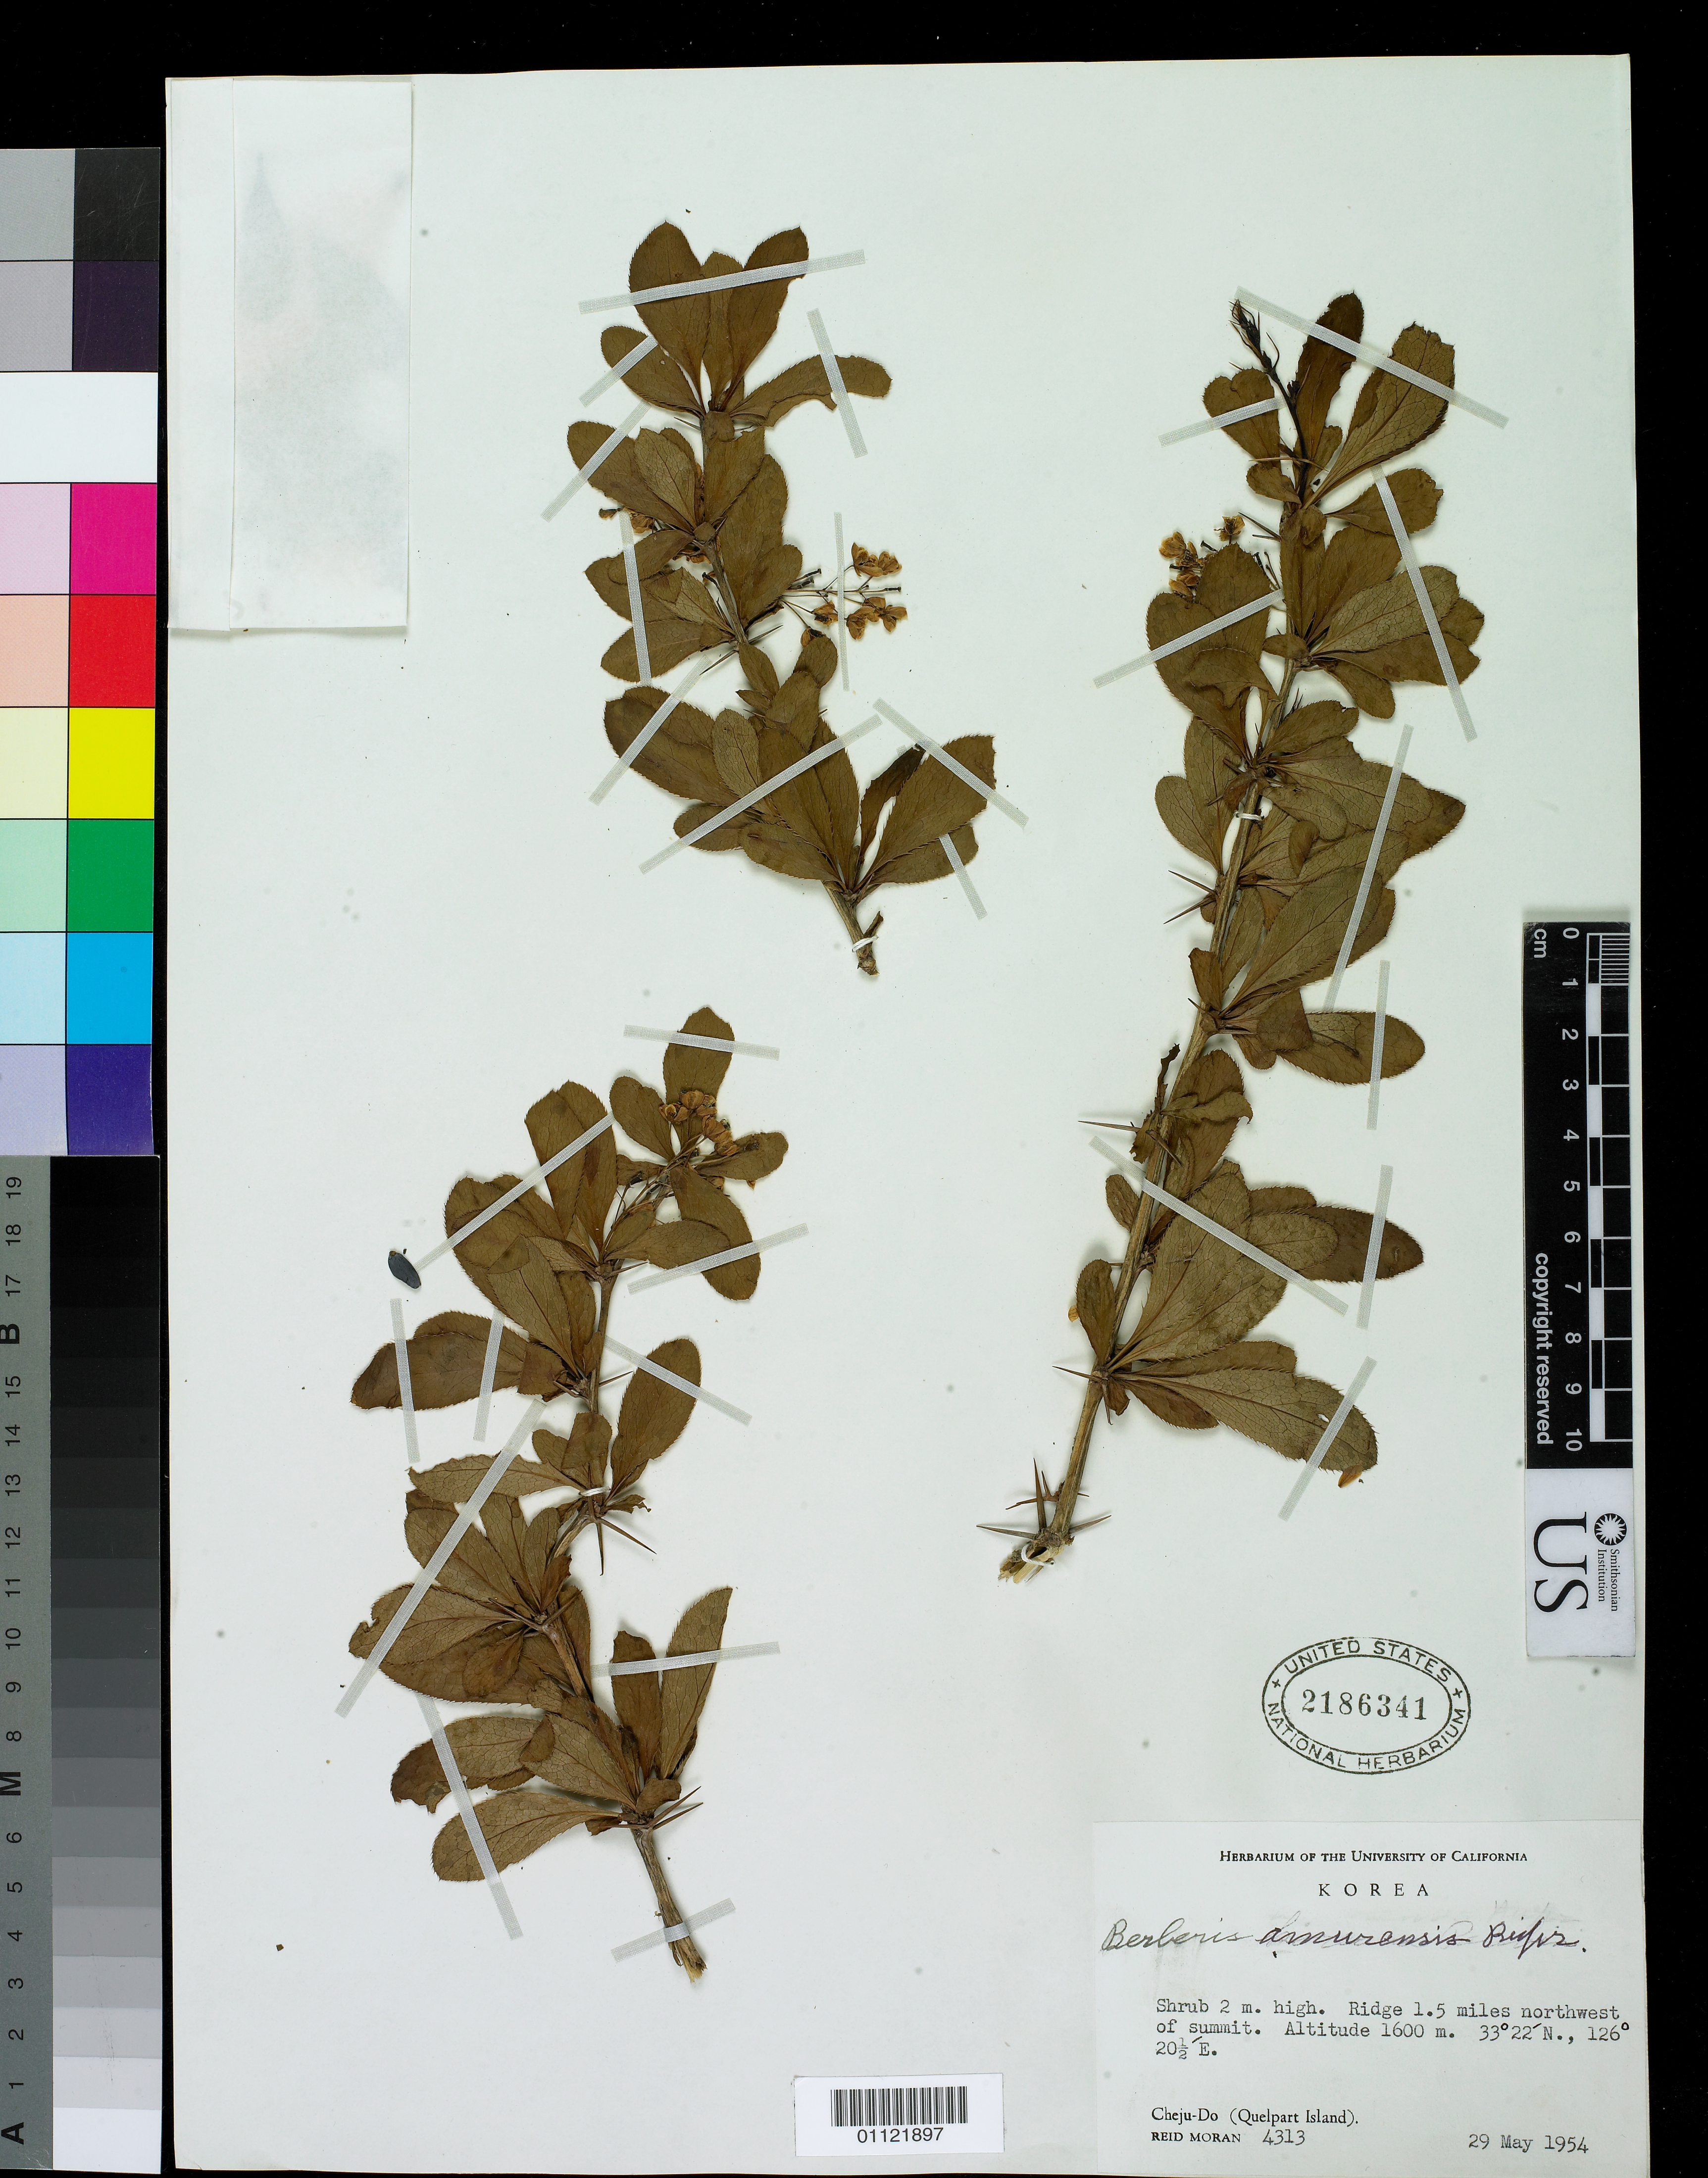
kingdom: Plantae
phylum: Tracheophyta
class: Magnoliopsida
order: Ranunculales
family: Berberidaceae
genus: Berberis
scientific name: Berberis amurensis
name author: Rupr.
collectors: R. V. Moran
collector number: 4313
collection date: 1954-05-29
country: South Korea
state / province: Jeju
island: Quelpaert (Cheju)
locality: Cheju-Do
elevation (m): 1600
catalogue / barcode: US 2186341